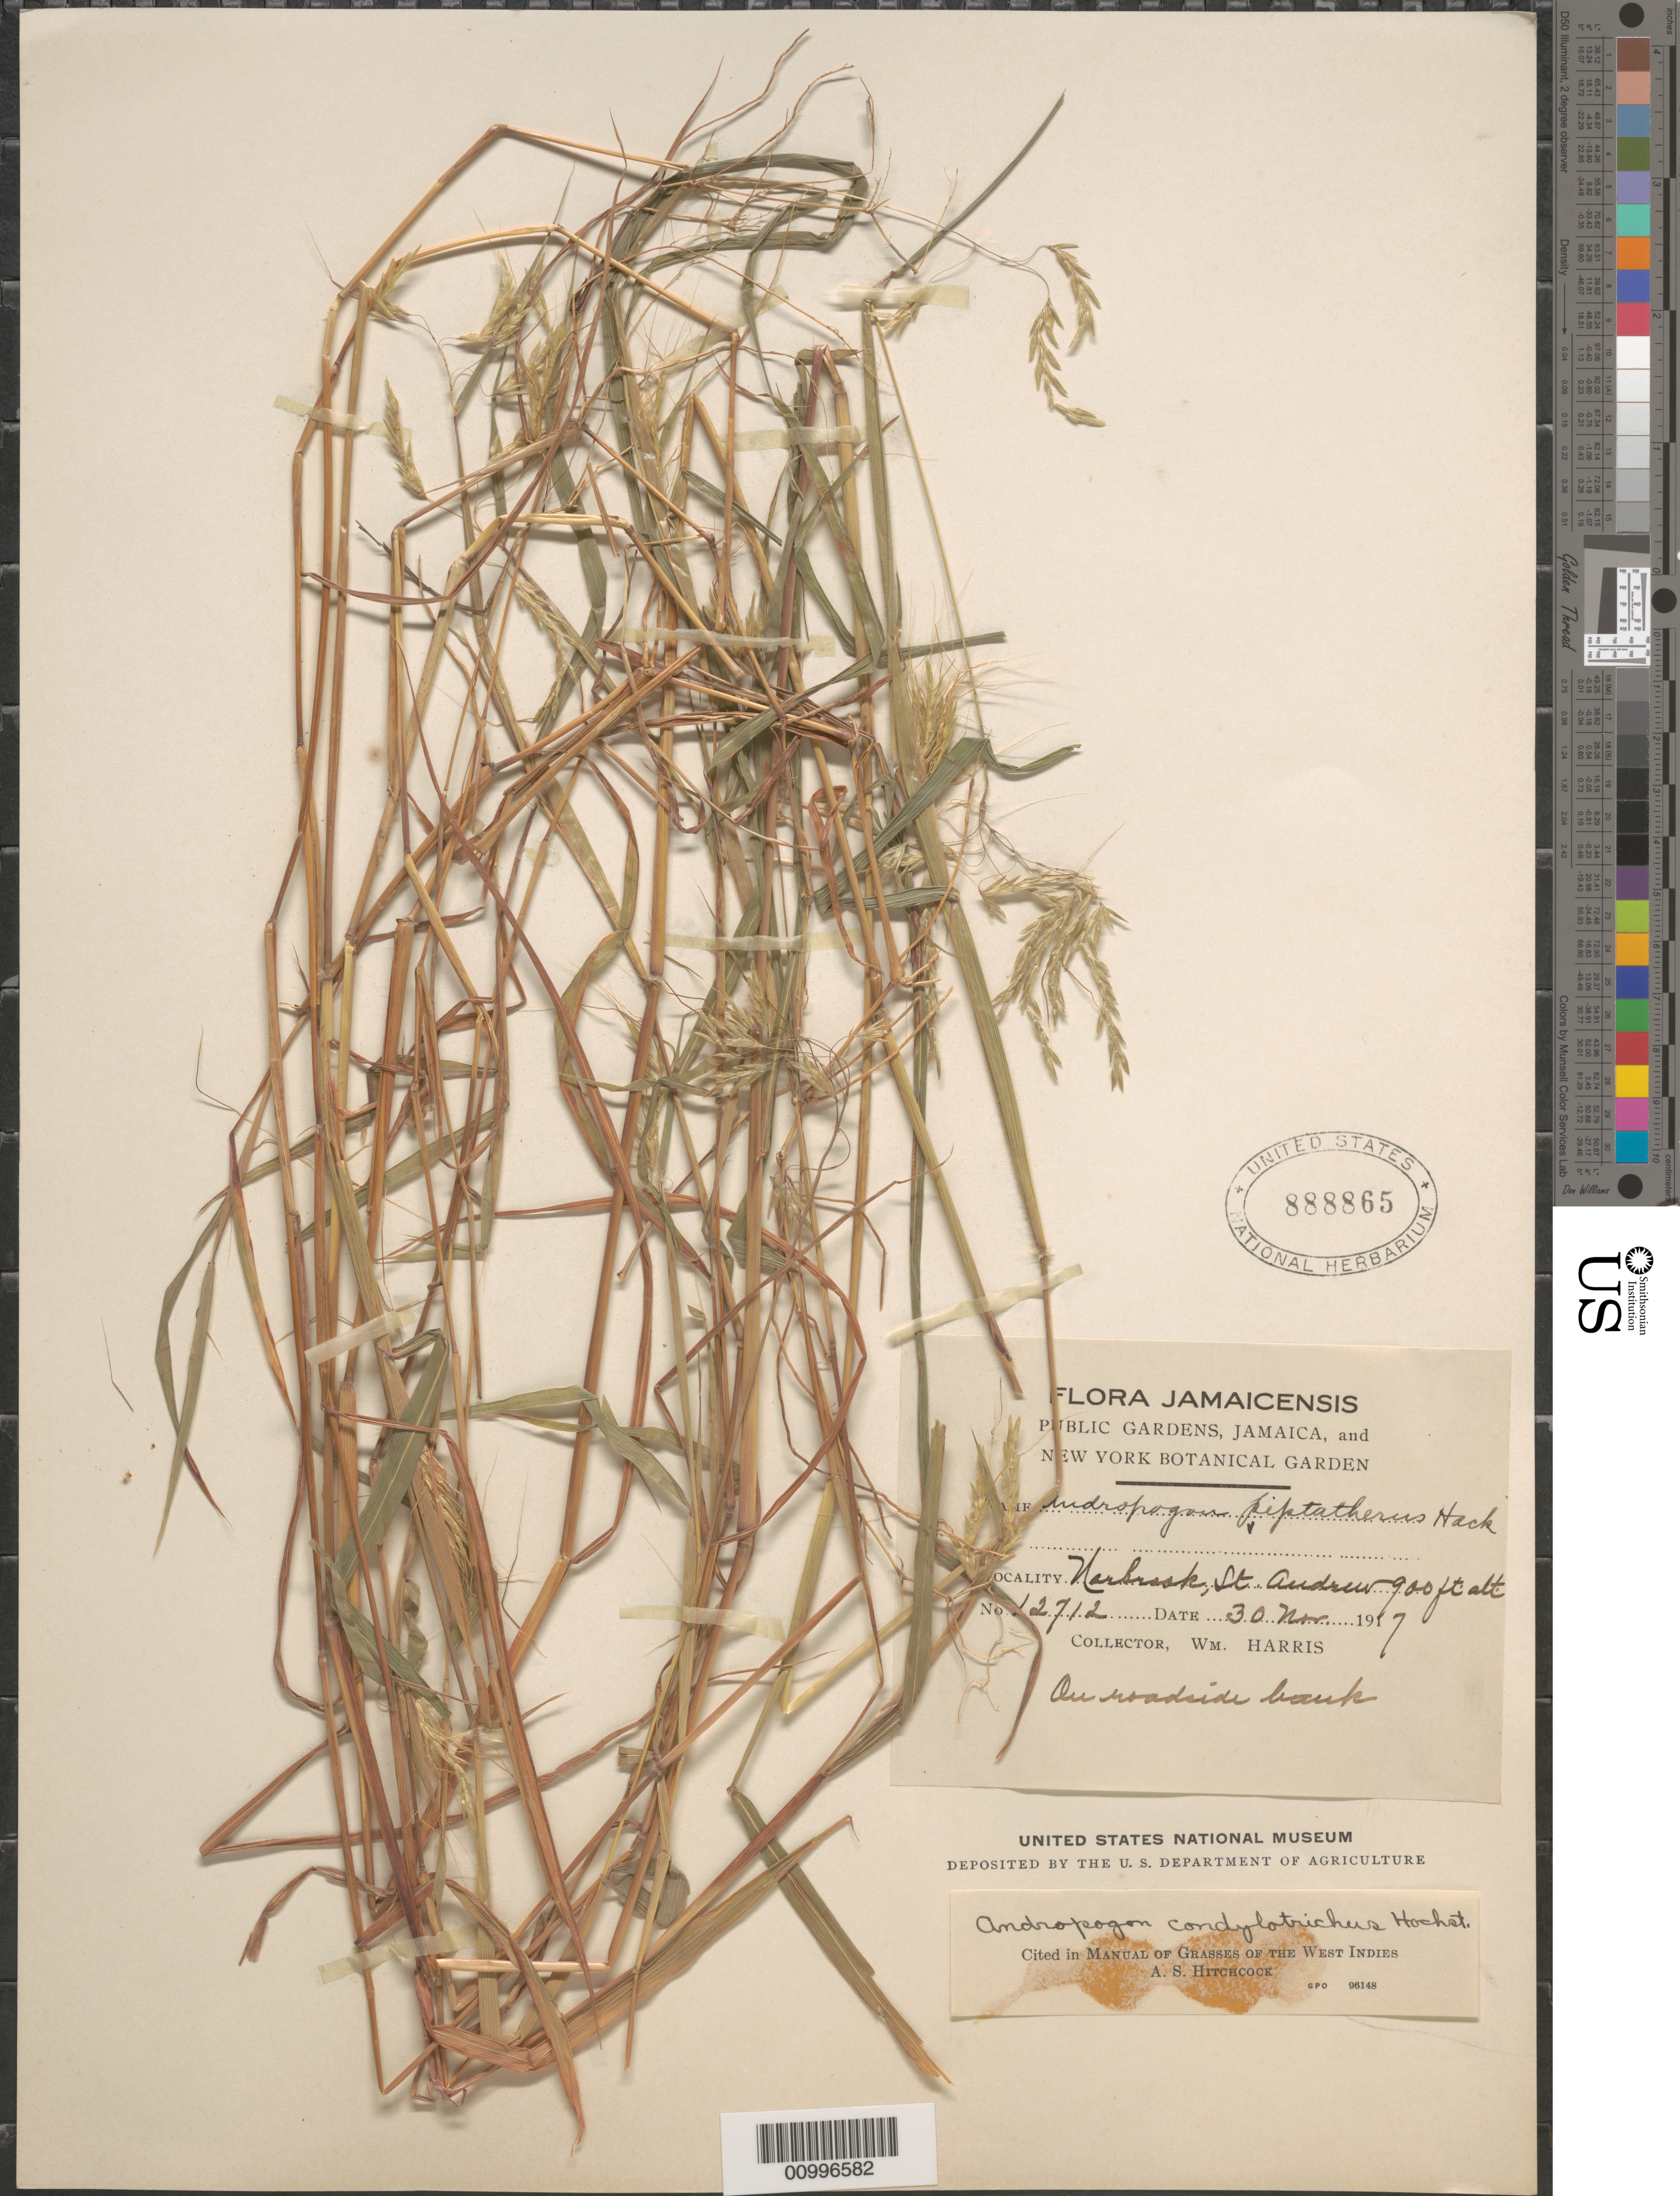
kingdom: Plantae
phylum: Tracheophyta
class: Liliopsida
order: Poales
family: Poaceae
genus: Dichanthium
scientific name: Dichanthium condylotrichum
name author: (Hochst. ex Steud.) Roberty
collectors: W. H. Harris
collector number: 12712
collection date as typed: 30 Nov 1917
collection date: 1917-11-30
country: Jamaica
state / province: Saint Andrew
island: Jamaica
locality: Norbrook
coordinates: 0 N, 0 E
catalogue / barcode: US 888865